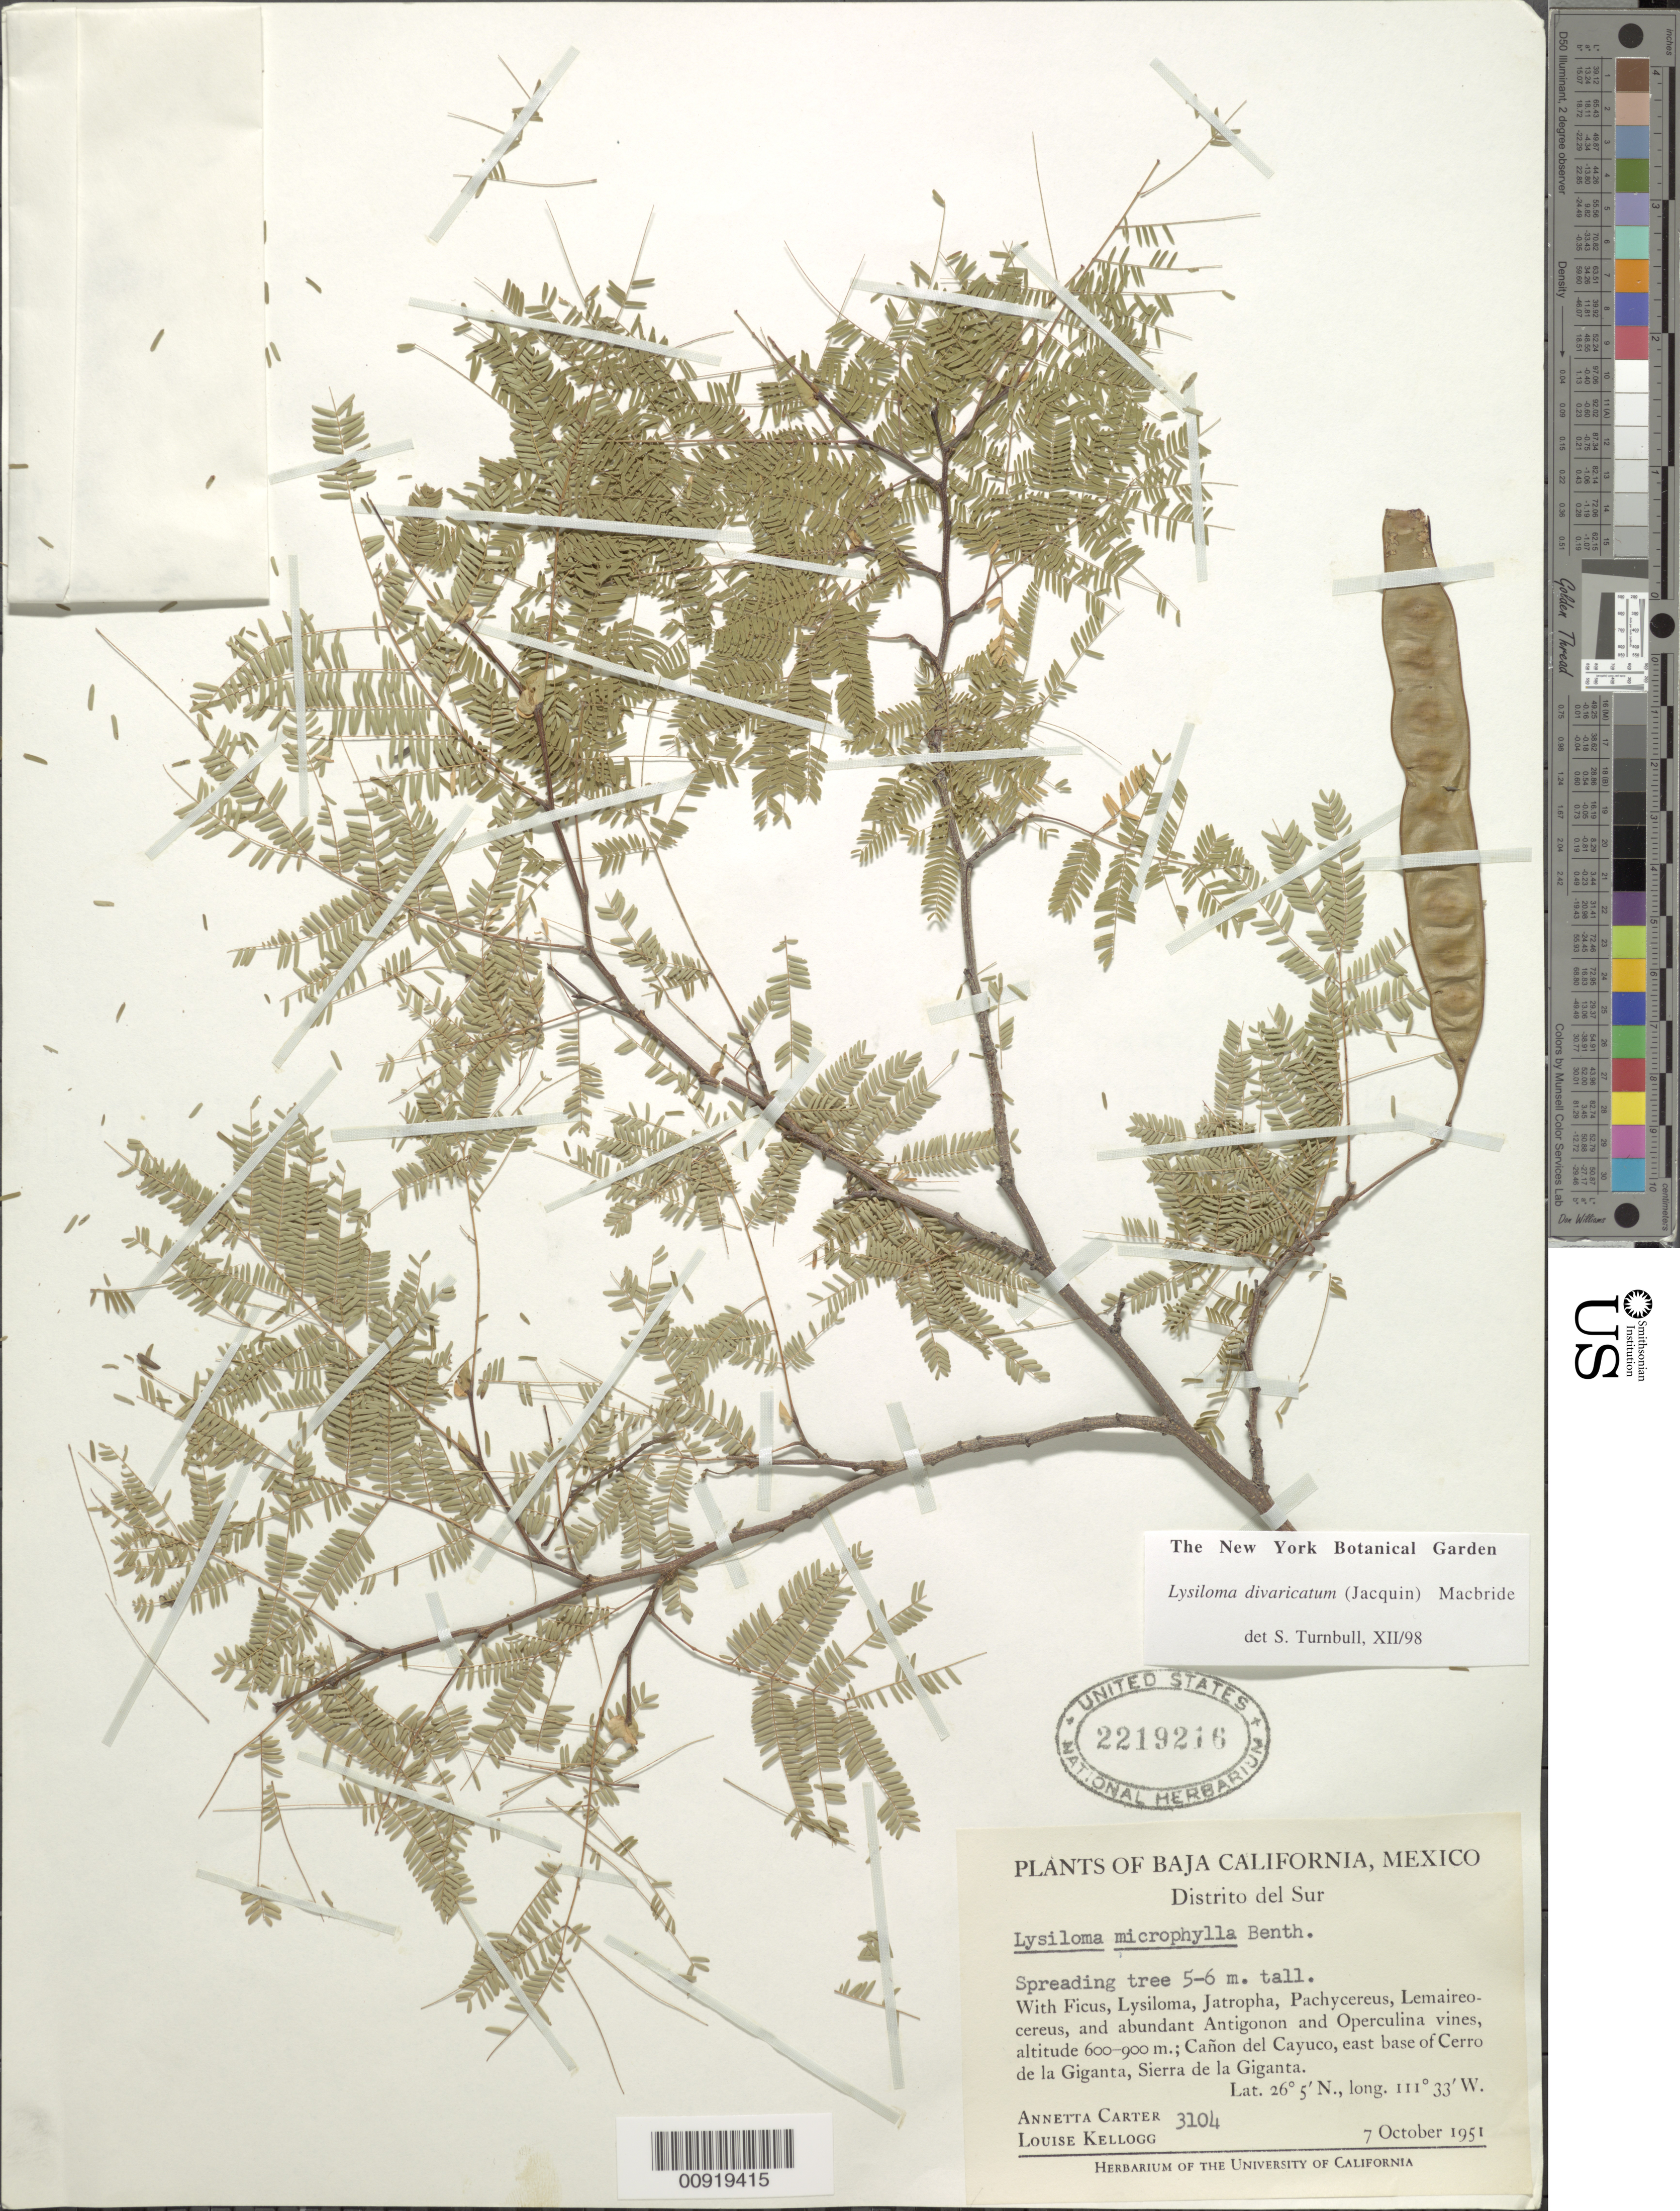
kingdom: Plantae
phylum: Tracheophyta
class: Magnoliopsida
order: Fabales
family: Fabaceae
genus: Lysiloma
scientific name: Lysiloma divaricatum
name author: (Jacq.) J.F. Macbr.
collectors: A. Carter & L. Kellogg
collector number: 3104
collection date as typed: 07 Oct 1951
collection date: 1951-10-07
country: Mexico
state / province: Baja California Sur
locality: Cañon del Cayuco, east base of Cerro de la Giganta, Sierra de la Giganta, Baja California Sur.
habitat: With Ficus, Lysiloma, Jatropha, Pachycereus, Lemaireocereus, and abundant Antigonon and Operculina vines.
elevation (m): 900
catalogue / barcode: US 2219216